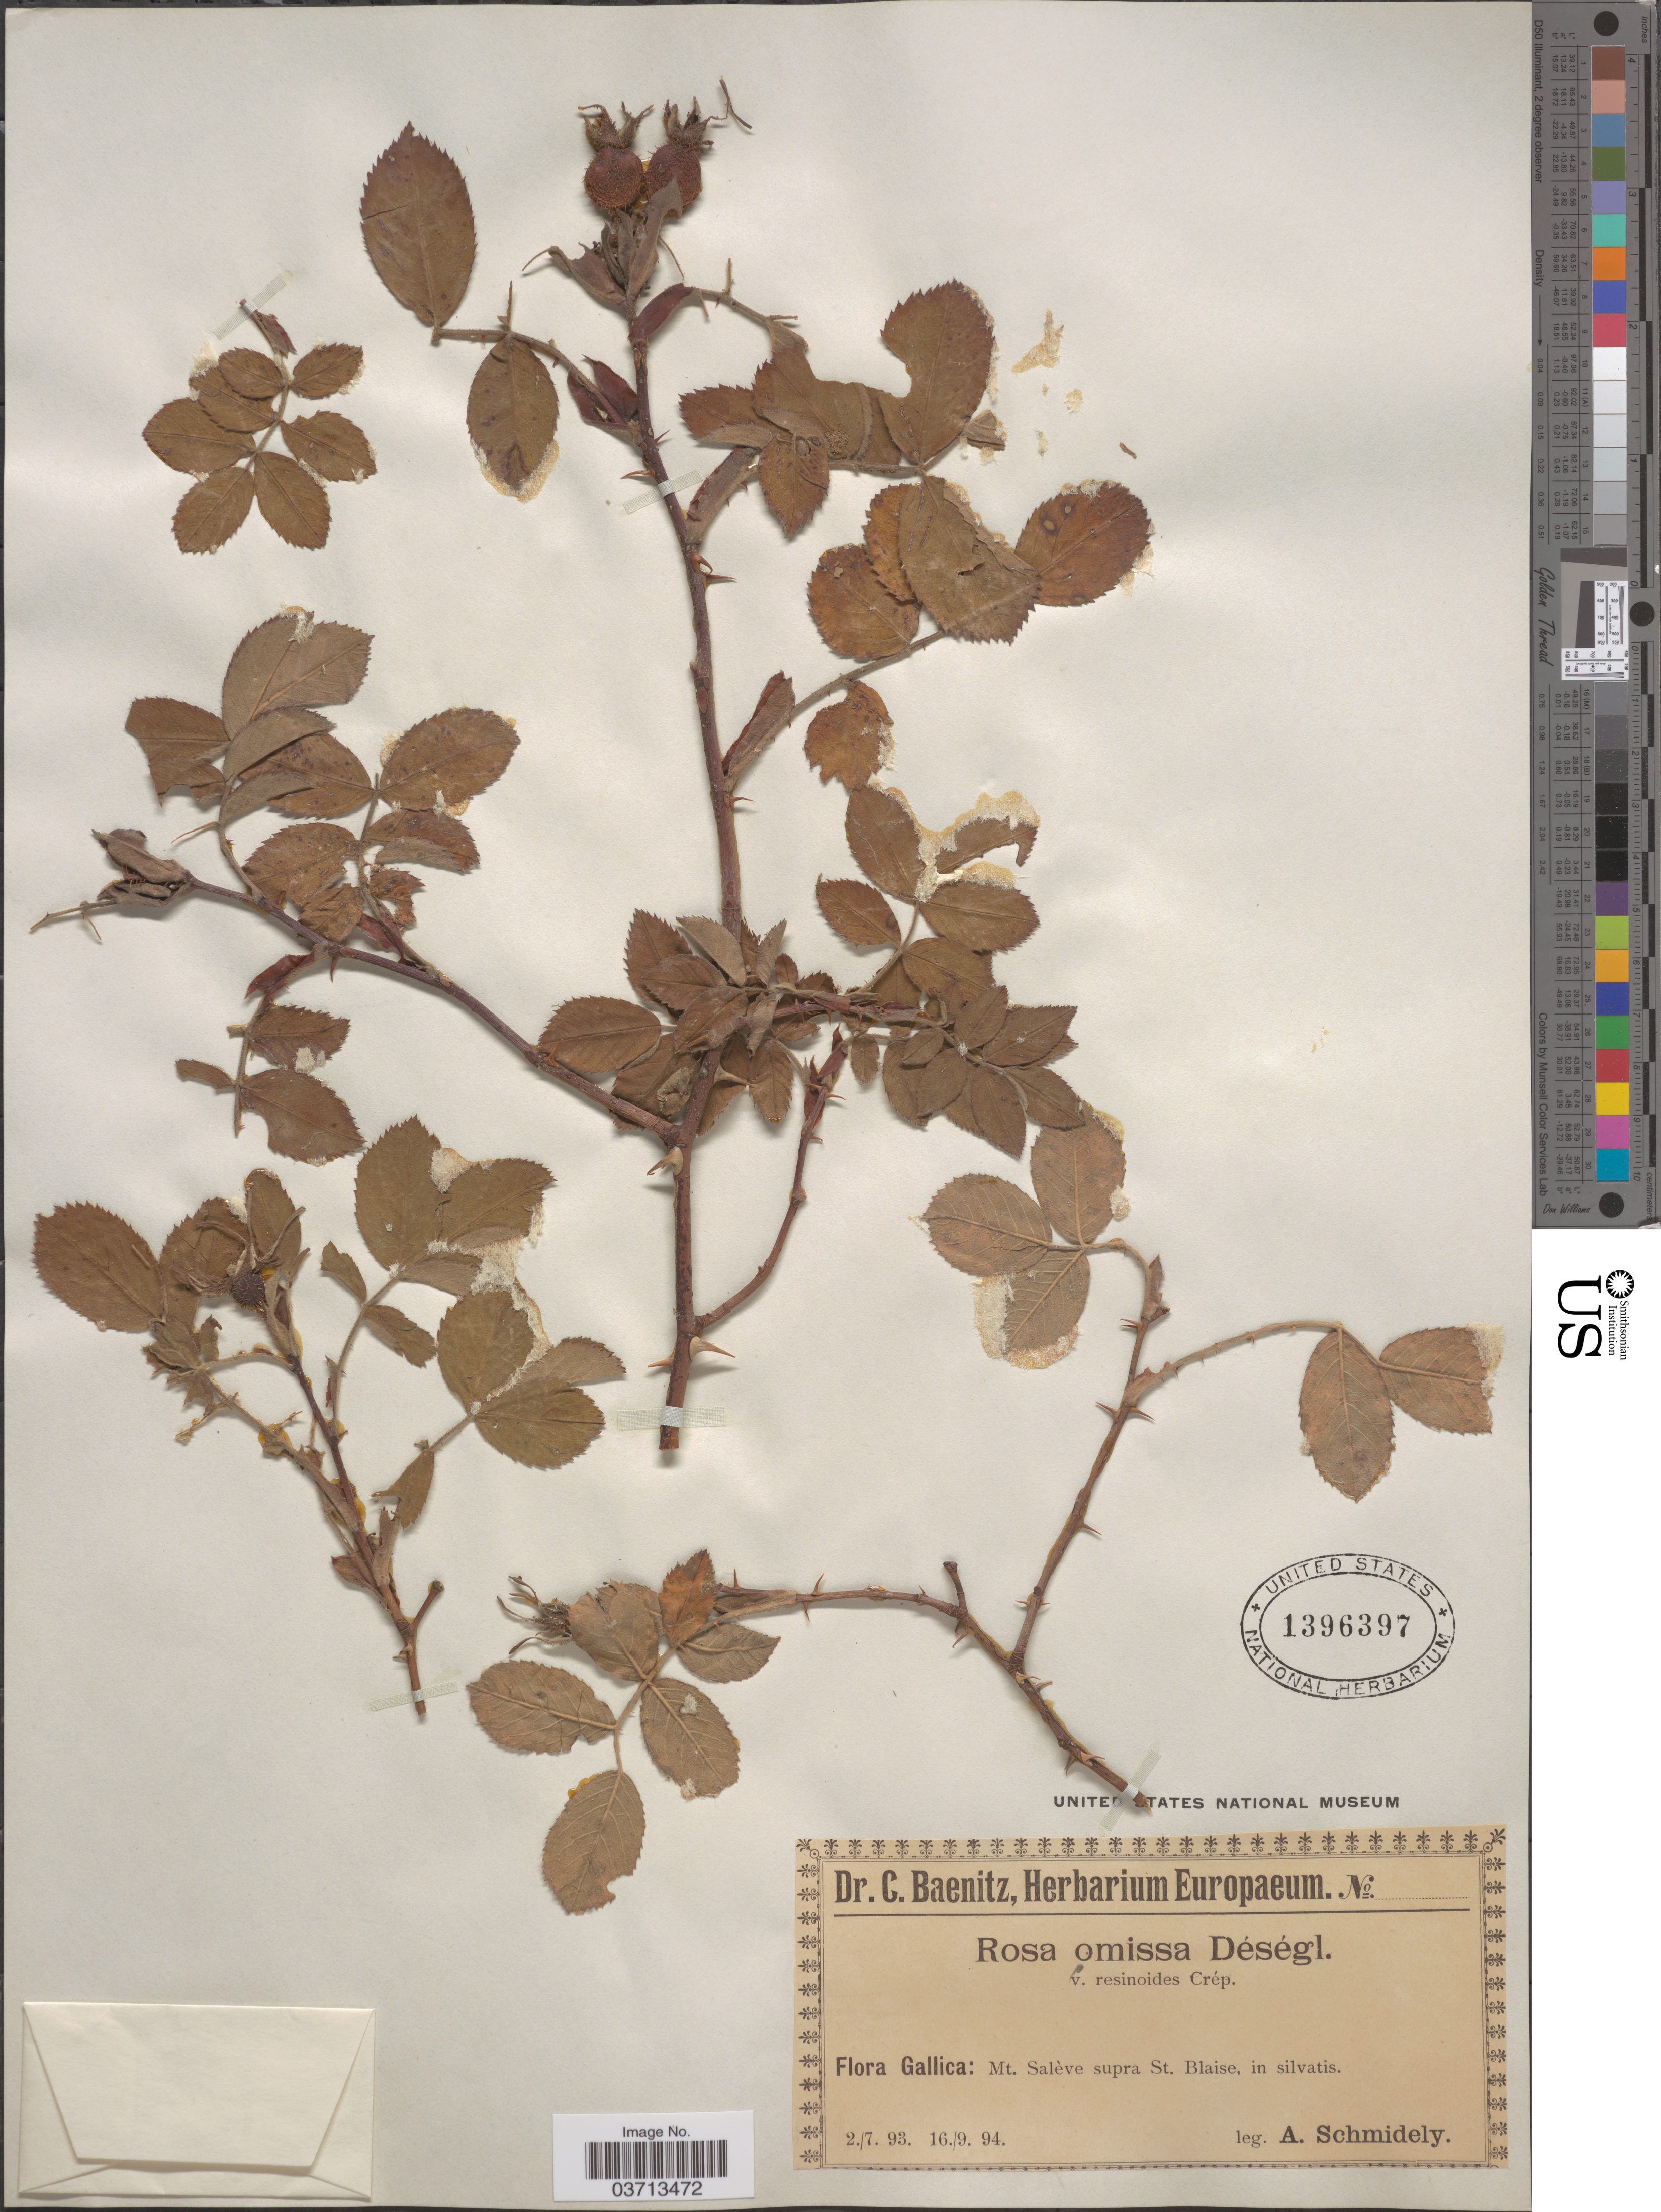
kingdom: Plantae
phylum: Tracheophyta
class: Magnoliopsida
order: Rosales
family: Rosaceae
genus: Rosa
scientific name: Rosa omissa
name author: Déségl.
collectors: A. Schmidely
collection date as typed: Transcribed d/m/y: 2/7/93 to 16/9/94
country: France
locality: Gallica: Mt. Salève supra St. Blaise, in silvatis.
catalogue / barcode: US 1396397